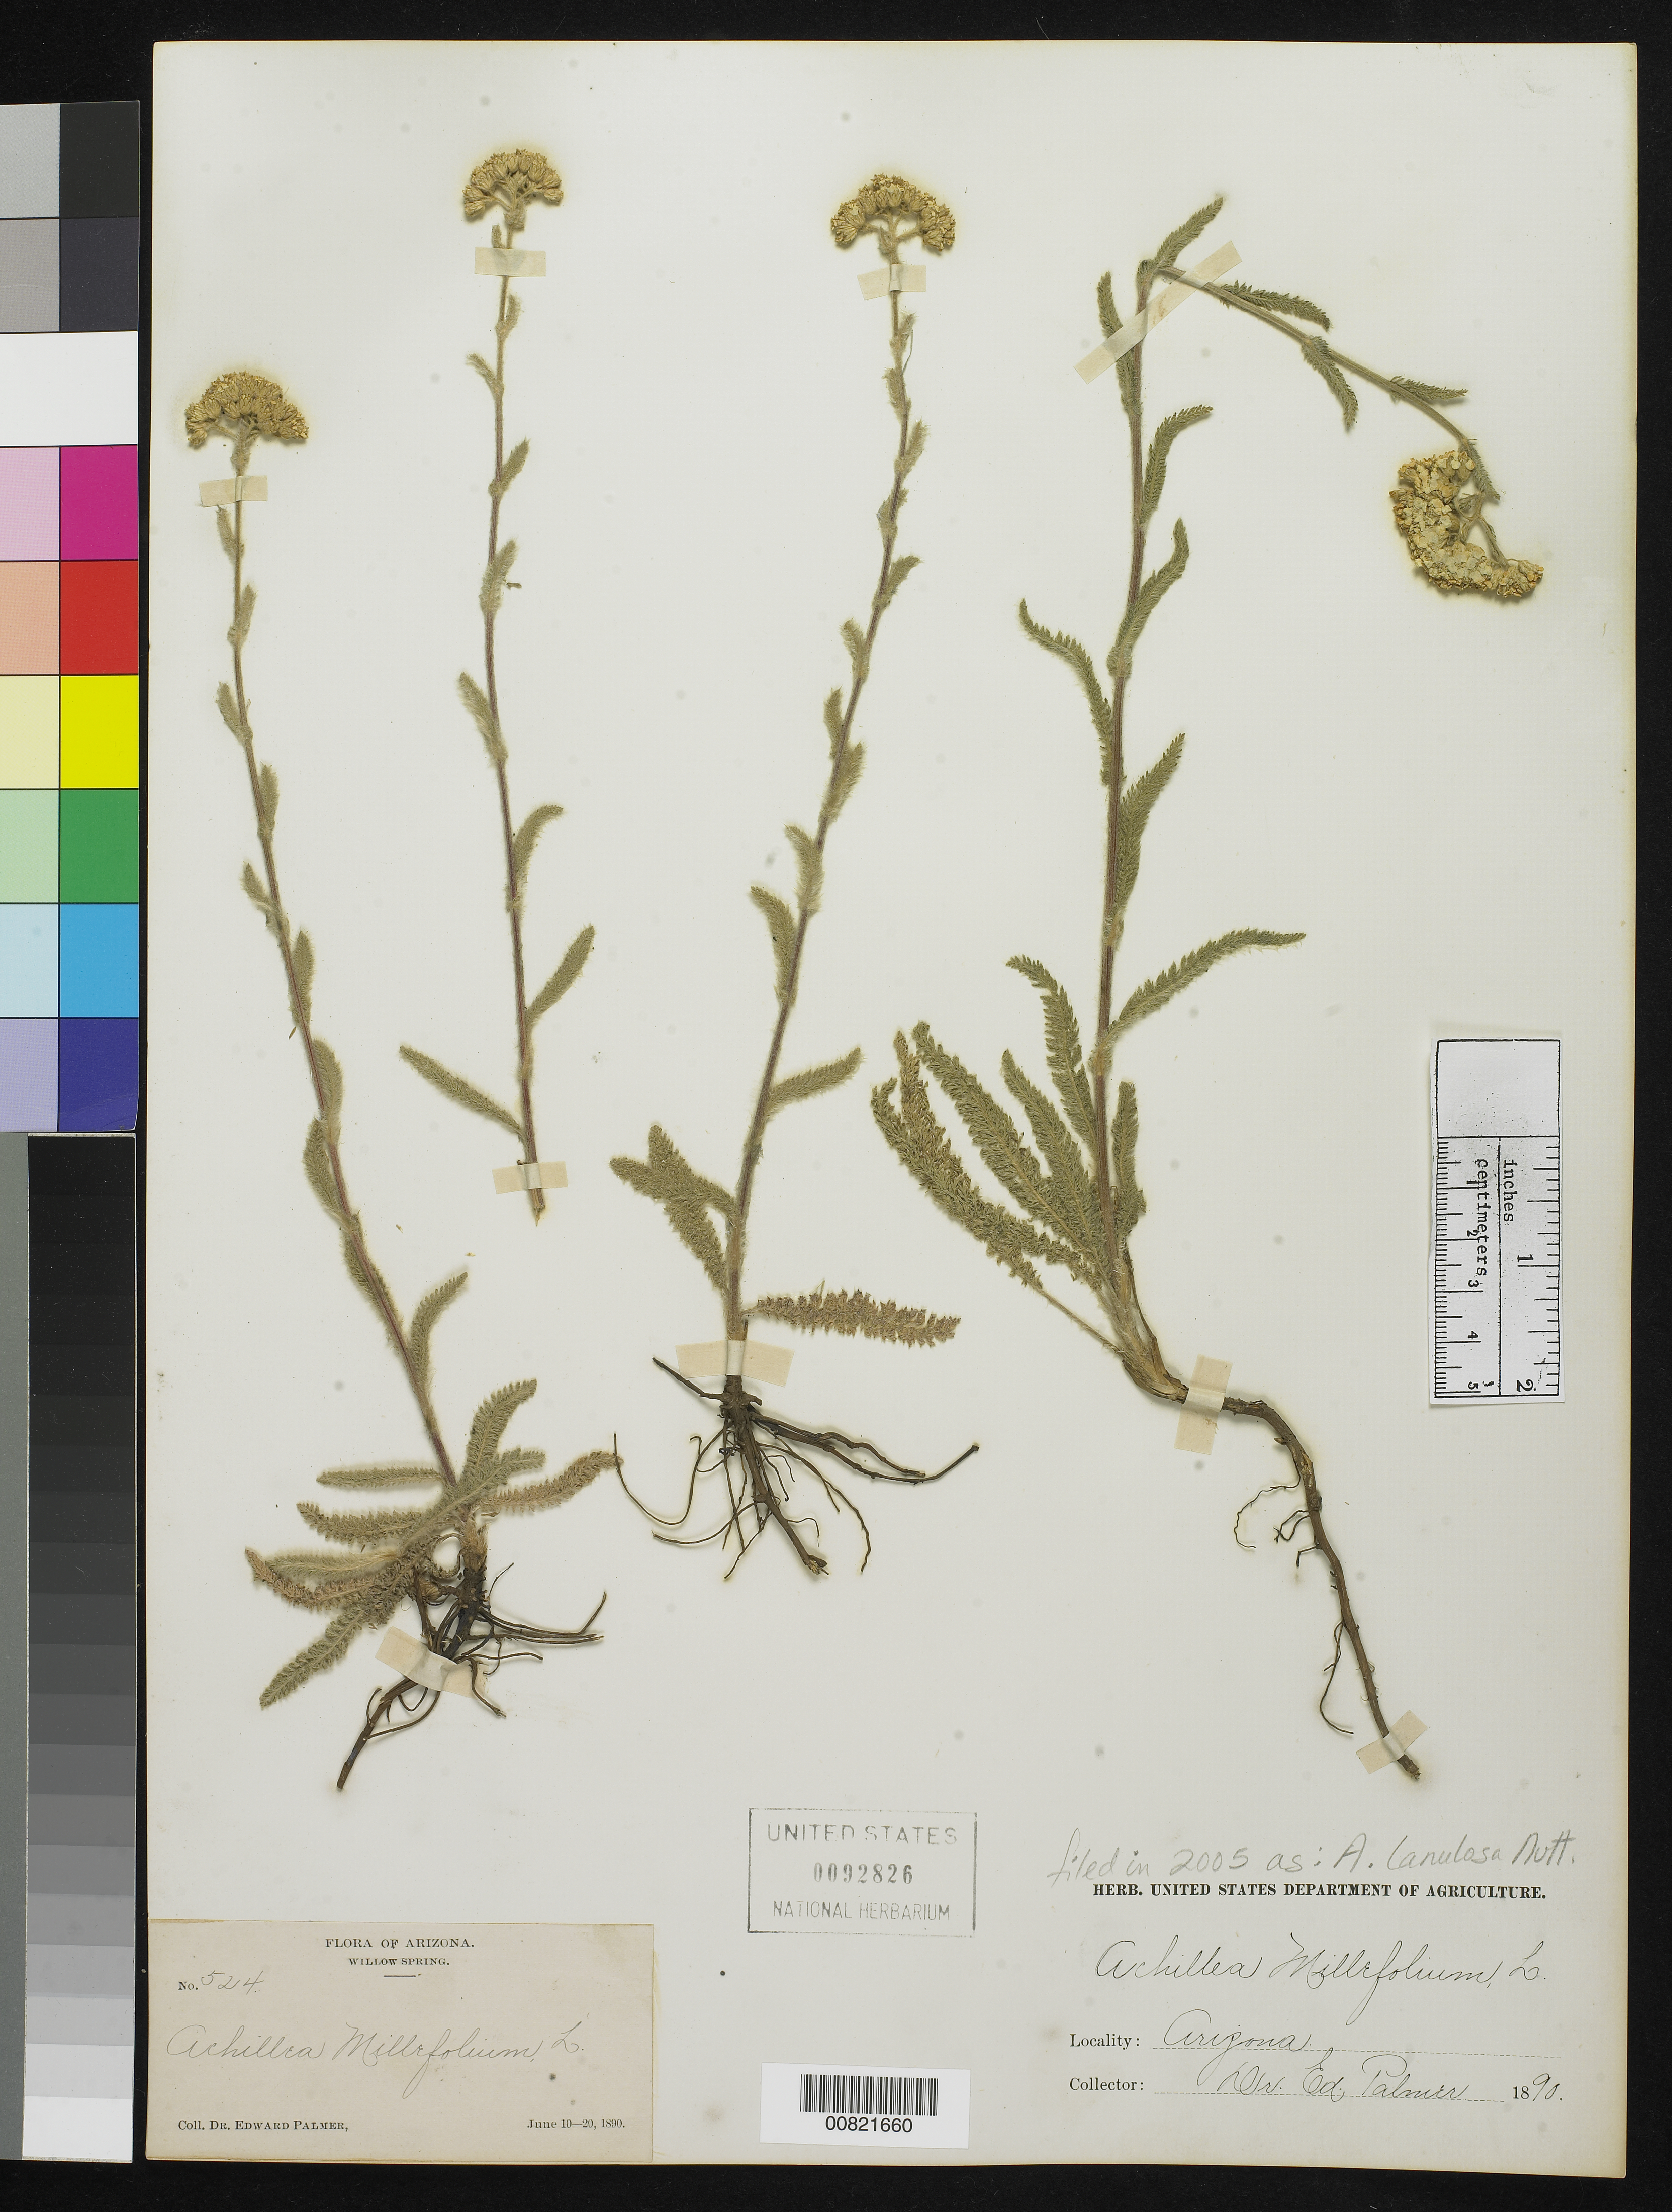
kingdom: Plantae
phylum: Tracheophyta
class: Magnoliopsida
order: Asterales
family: Asteraceae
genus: Achillea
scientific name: Achillea lanulosa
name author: Nutt.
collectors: E. Palmer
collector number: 524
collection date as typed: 10 Jun 1890 to 20 Jun 1890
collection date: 1890-06-10/1890-06-20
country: United States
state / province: Arizona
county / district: Coconino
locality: Willow Spring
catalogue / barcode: US 92826